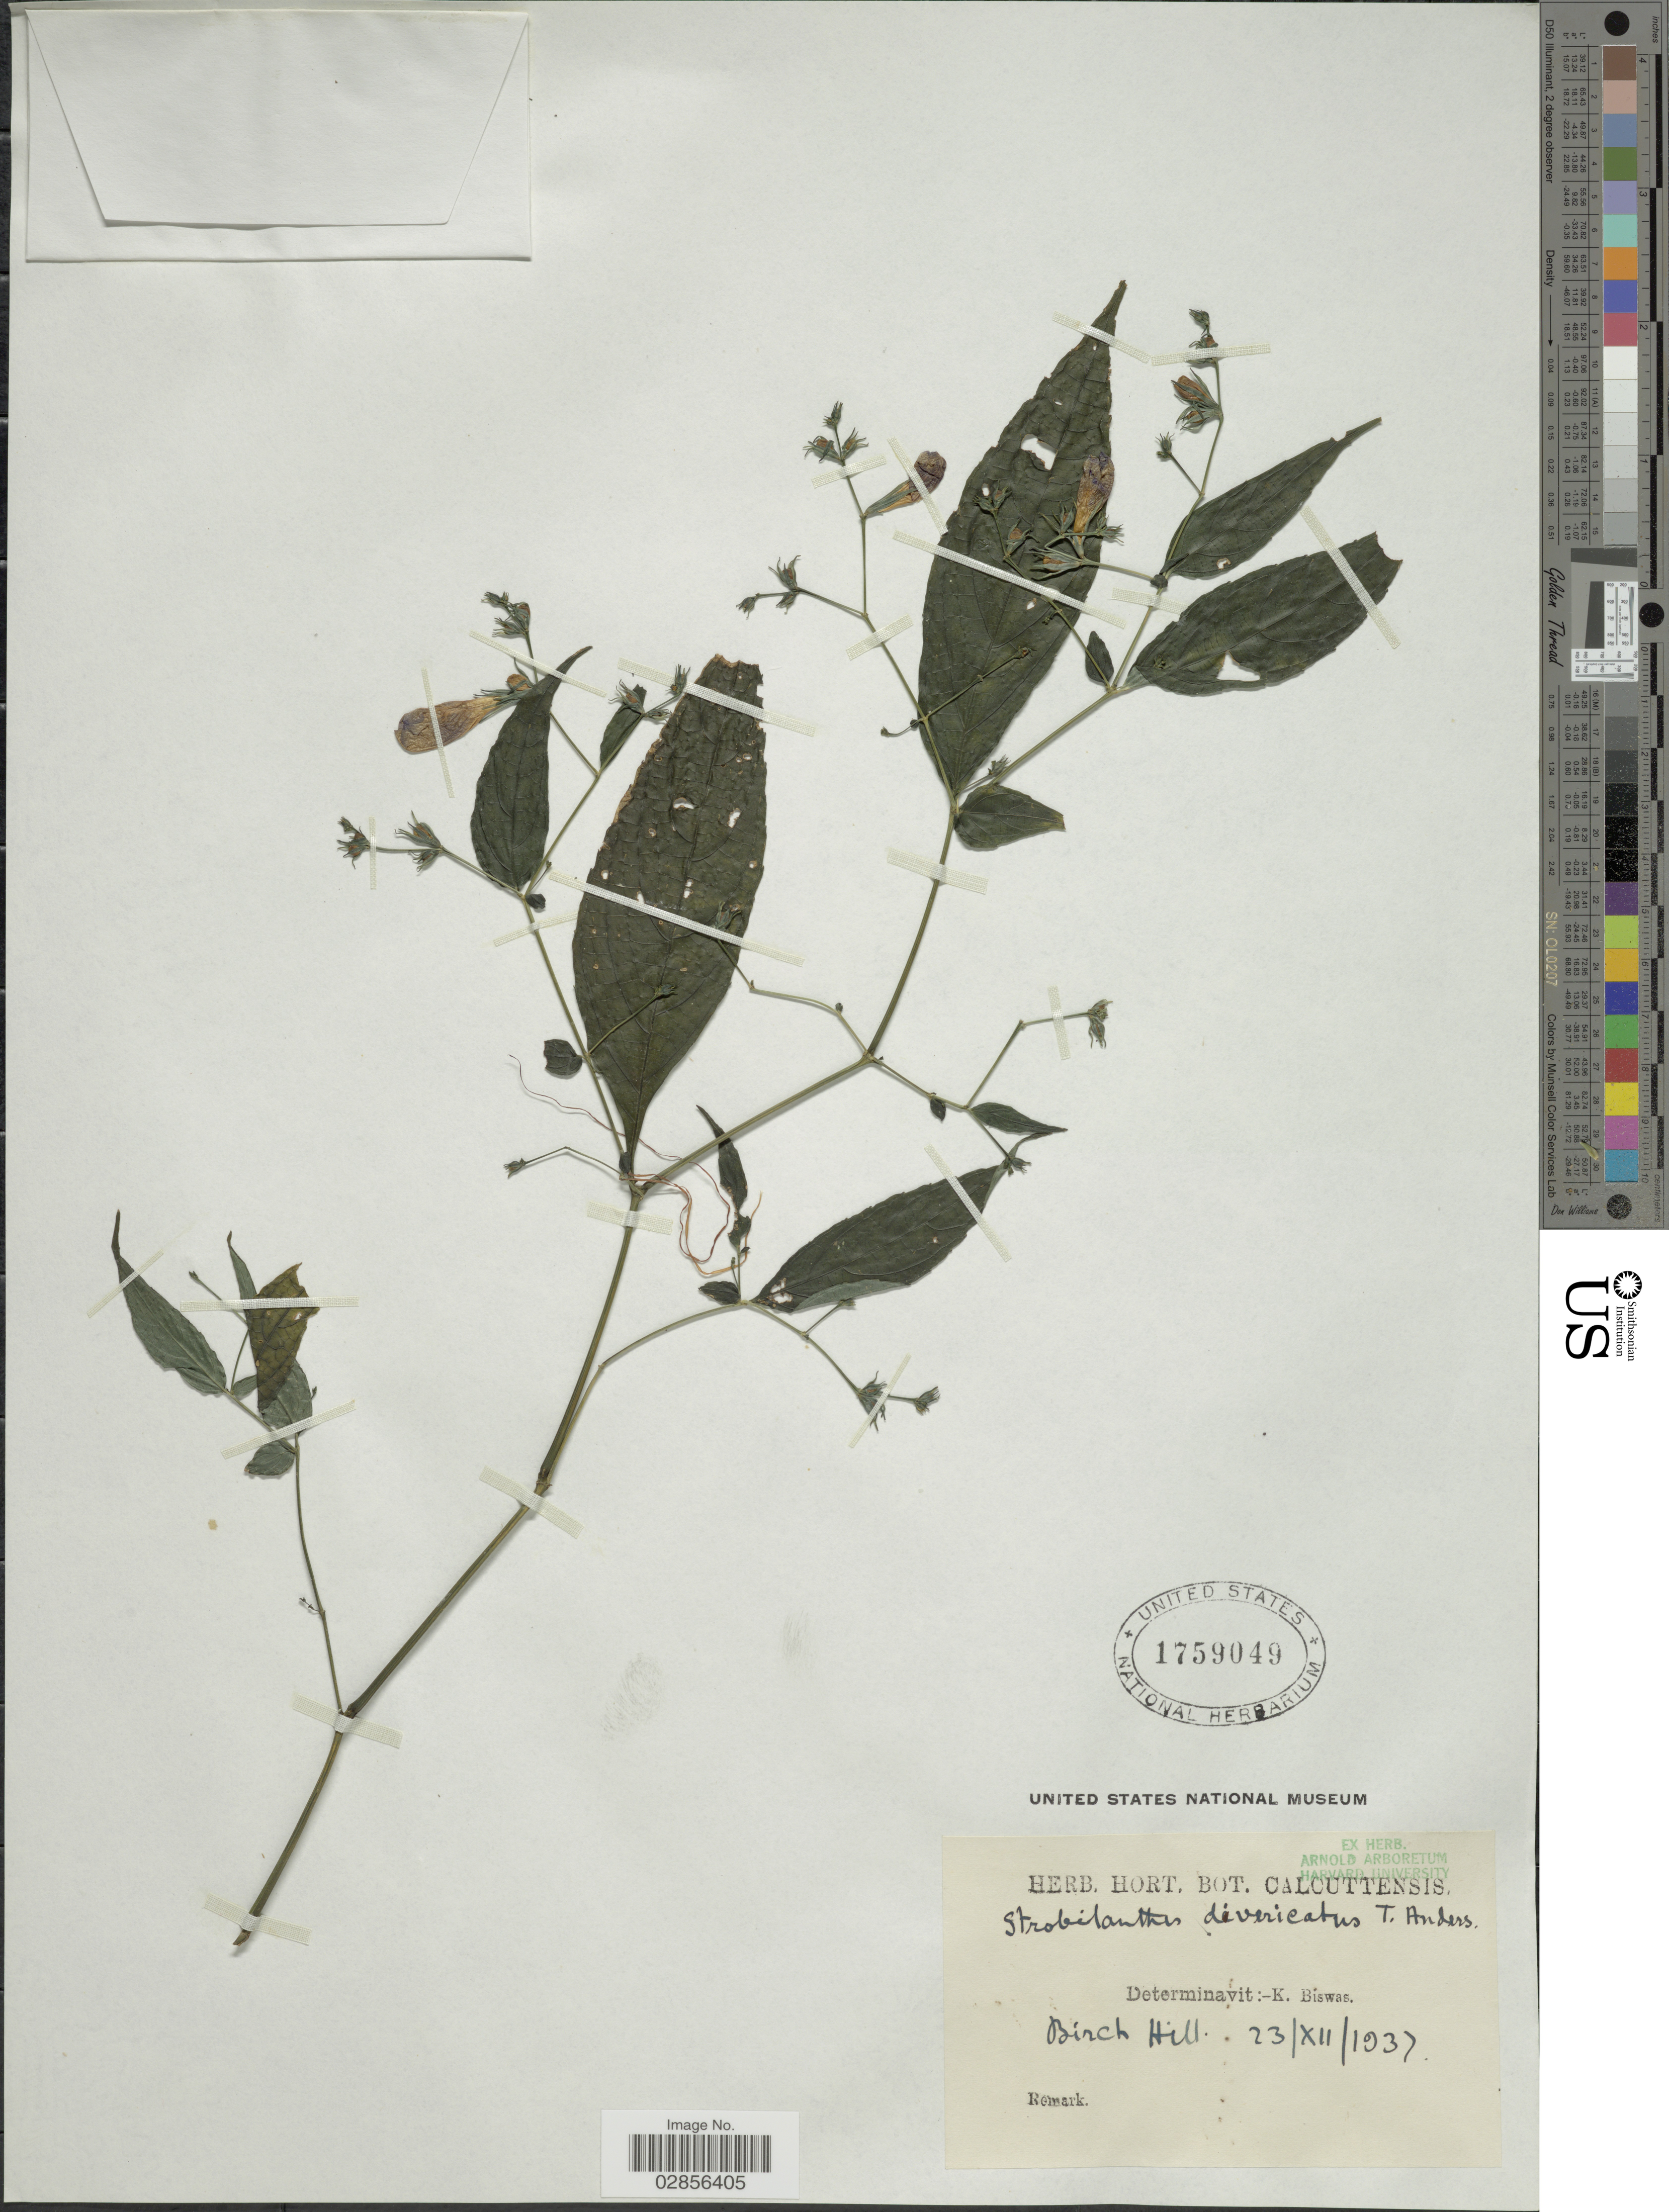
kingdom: Plantae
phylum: Tracheophyta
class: Magnoliopsida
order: Lamiales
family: Acanthaceae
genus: Strobilanthes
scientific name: Strobilanthes divaricatus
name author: T. Anderson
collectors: ex Herb. Hort. Bot. Calcuttensis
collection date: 1937-12-23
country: India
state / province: West Bengal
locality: Birch Hill.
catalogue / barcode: US 1759049